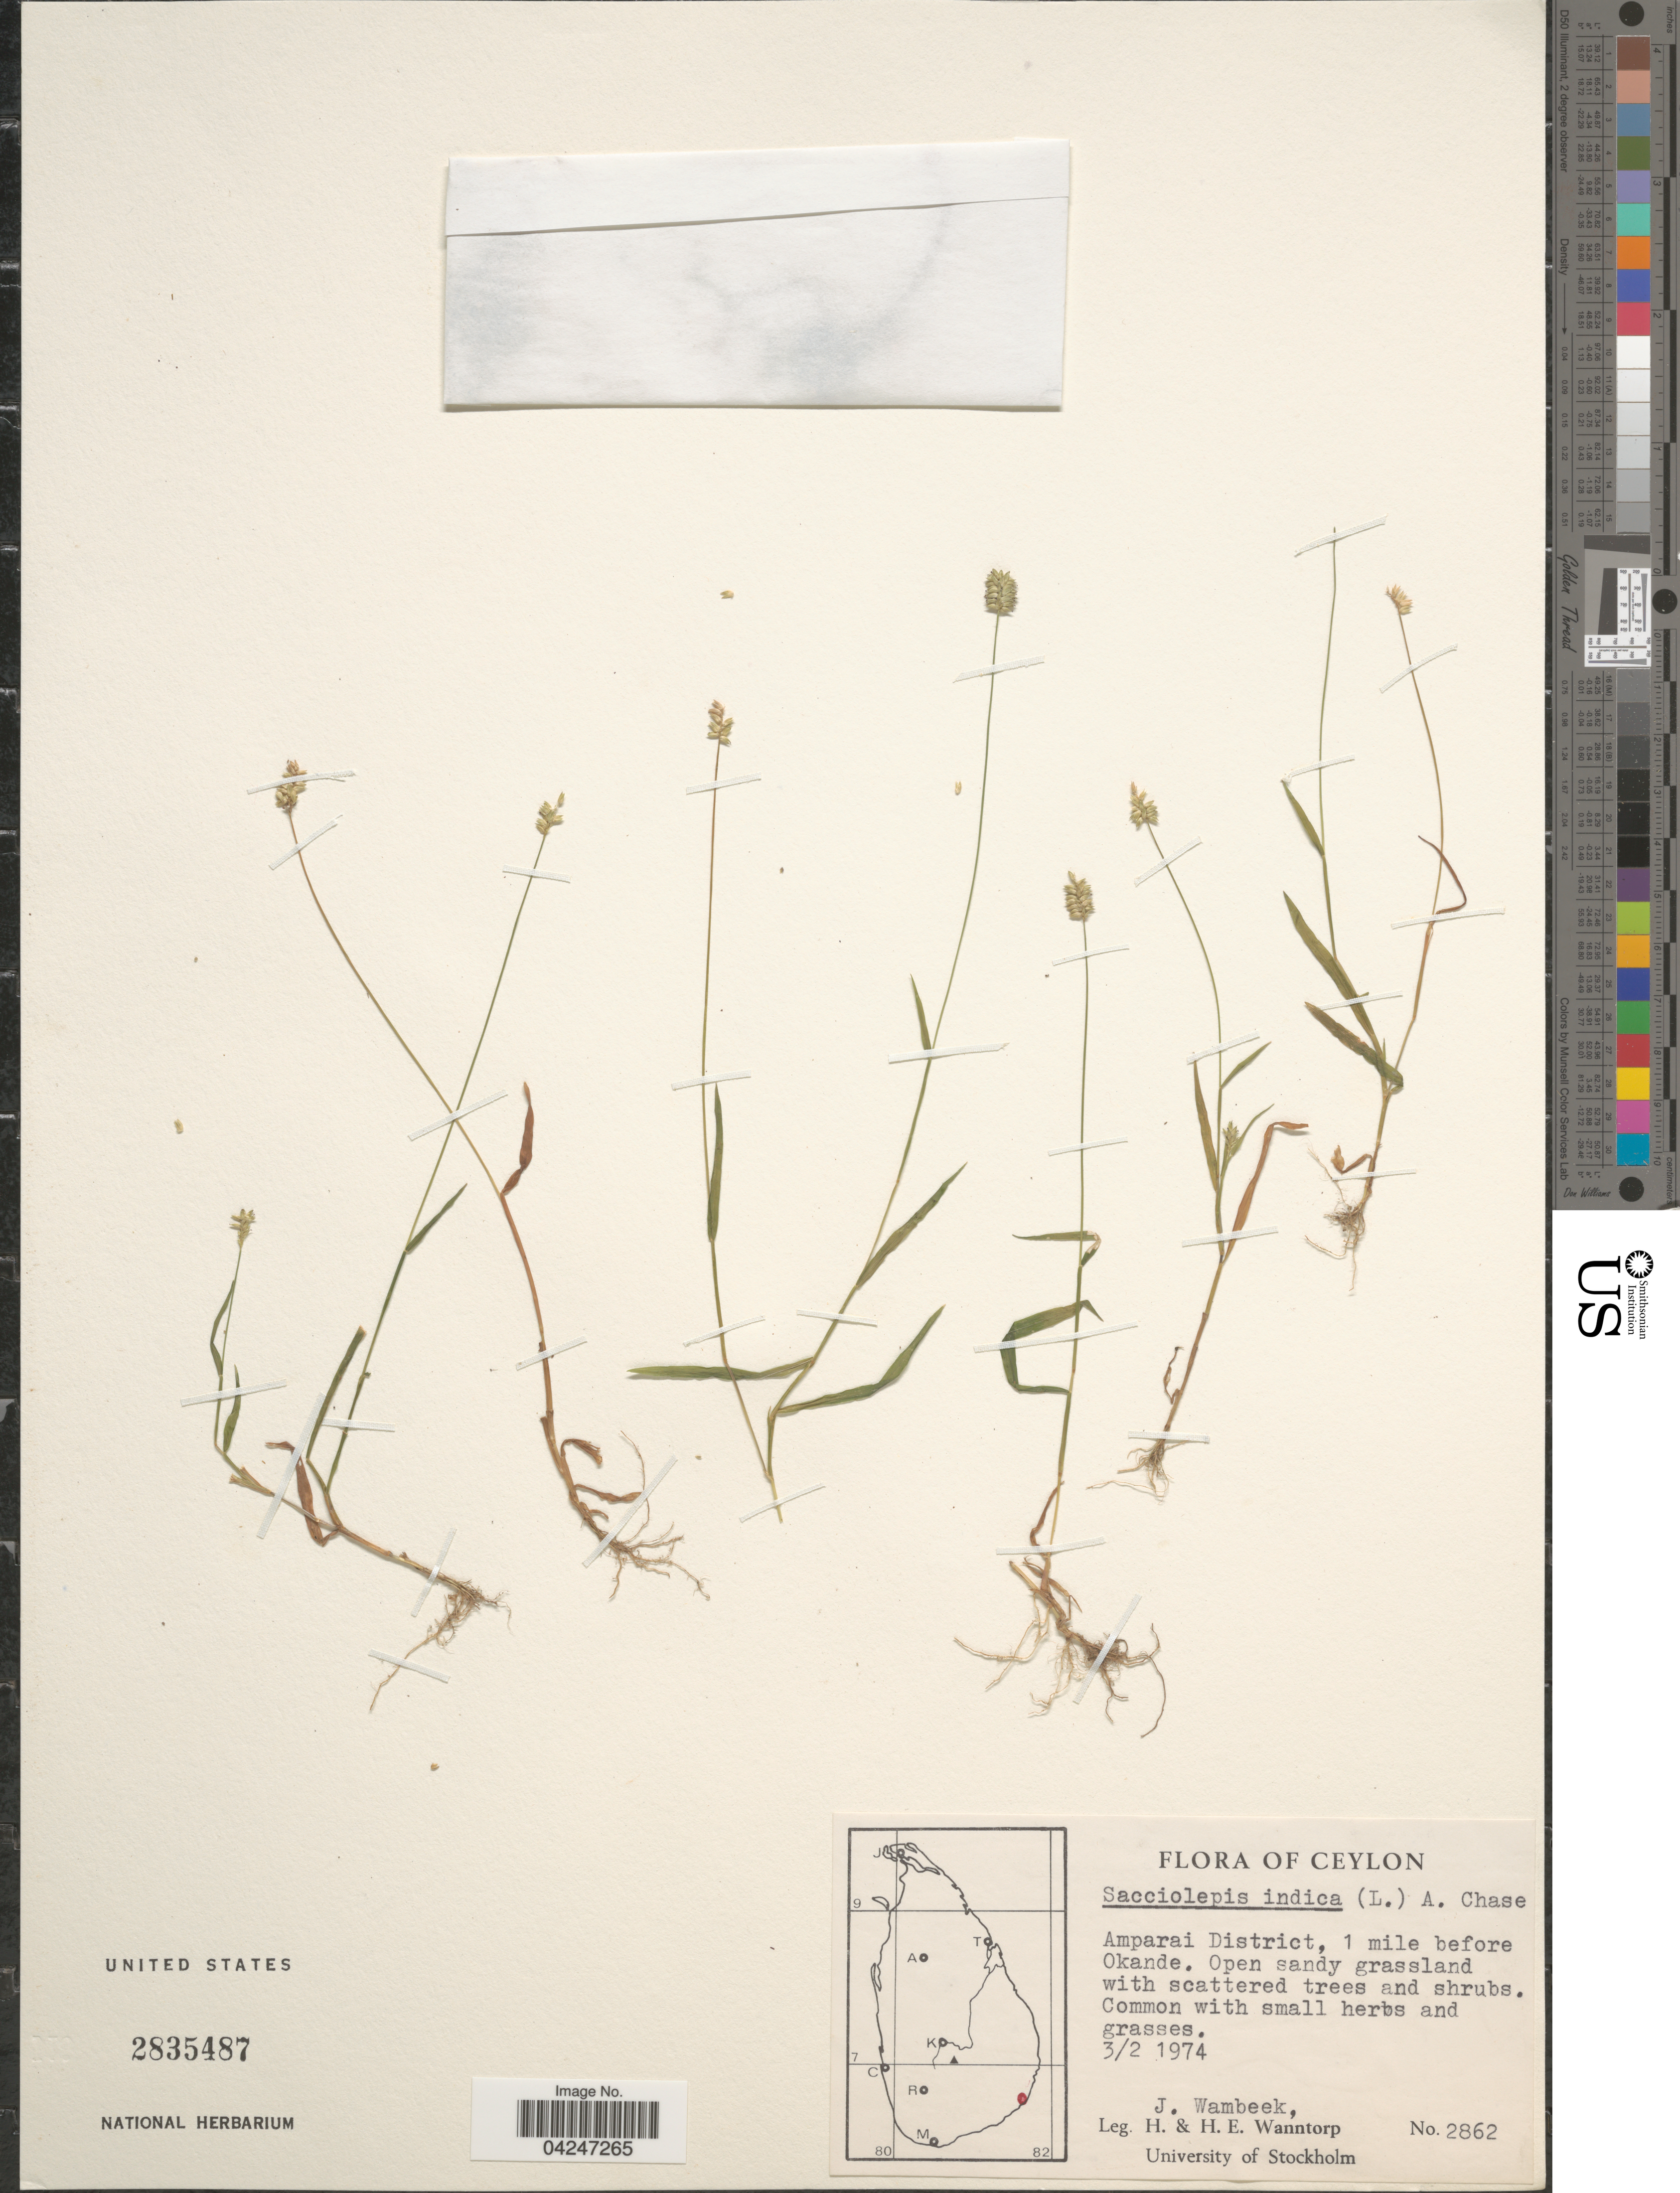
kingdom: Plantae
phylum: Tracheophyta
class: Liliopsida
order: Poales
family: Poaceae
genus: Sacciolepis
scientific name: Sacciolepis indica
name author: (L.) Chase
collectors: J. Wambeek, H. Wanntorp & H. Wanntorp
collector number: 2862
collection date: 1974-02-03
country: Sri Lanka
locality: Ceylon. Amparai District, 1 mile before Okande.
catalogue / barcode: US 2835487